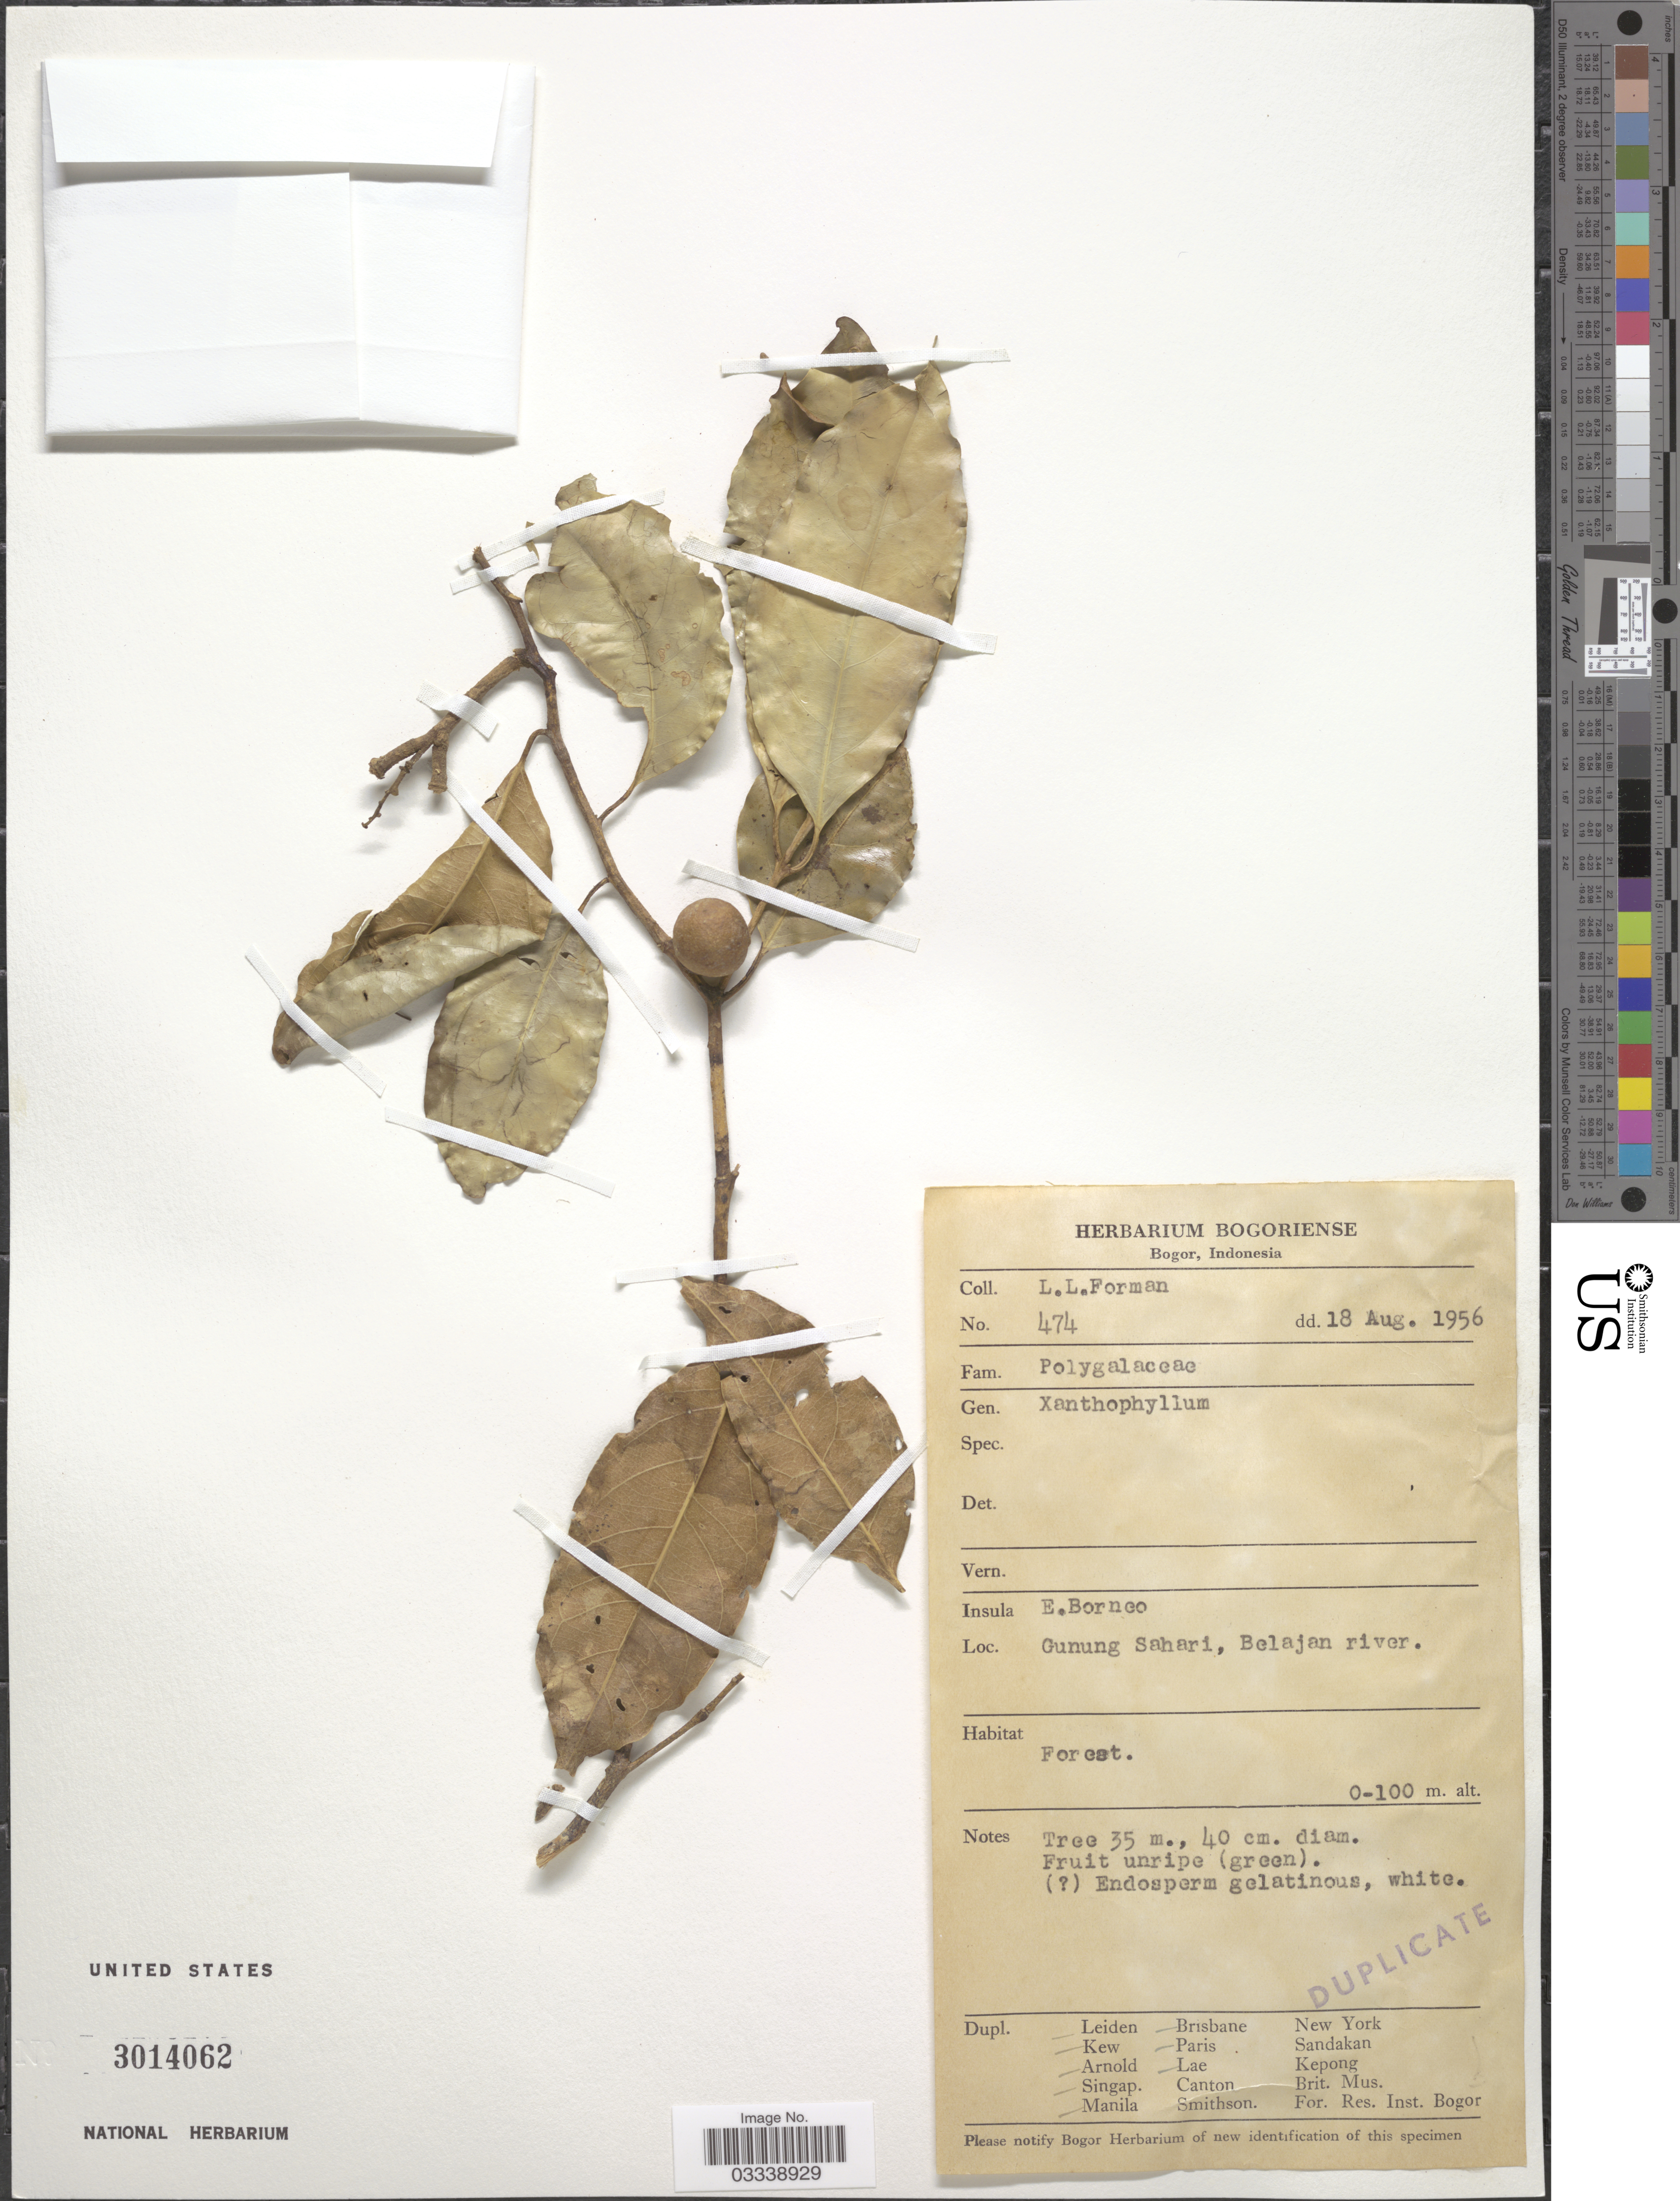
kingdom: Plantae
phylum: Tracheophyta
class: Magnoliopsida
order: Fabales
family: Polygalaceae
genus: Xanthophyllum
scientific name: Xanthophyllum sp.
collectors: L. Forman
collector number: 474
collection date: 1956-08-18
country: Indonesia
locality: Insula E. Borneo. Gunung Sahari, Belajan river.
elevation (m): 0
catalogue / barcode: US 3014062